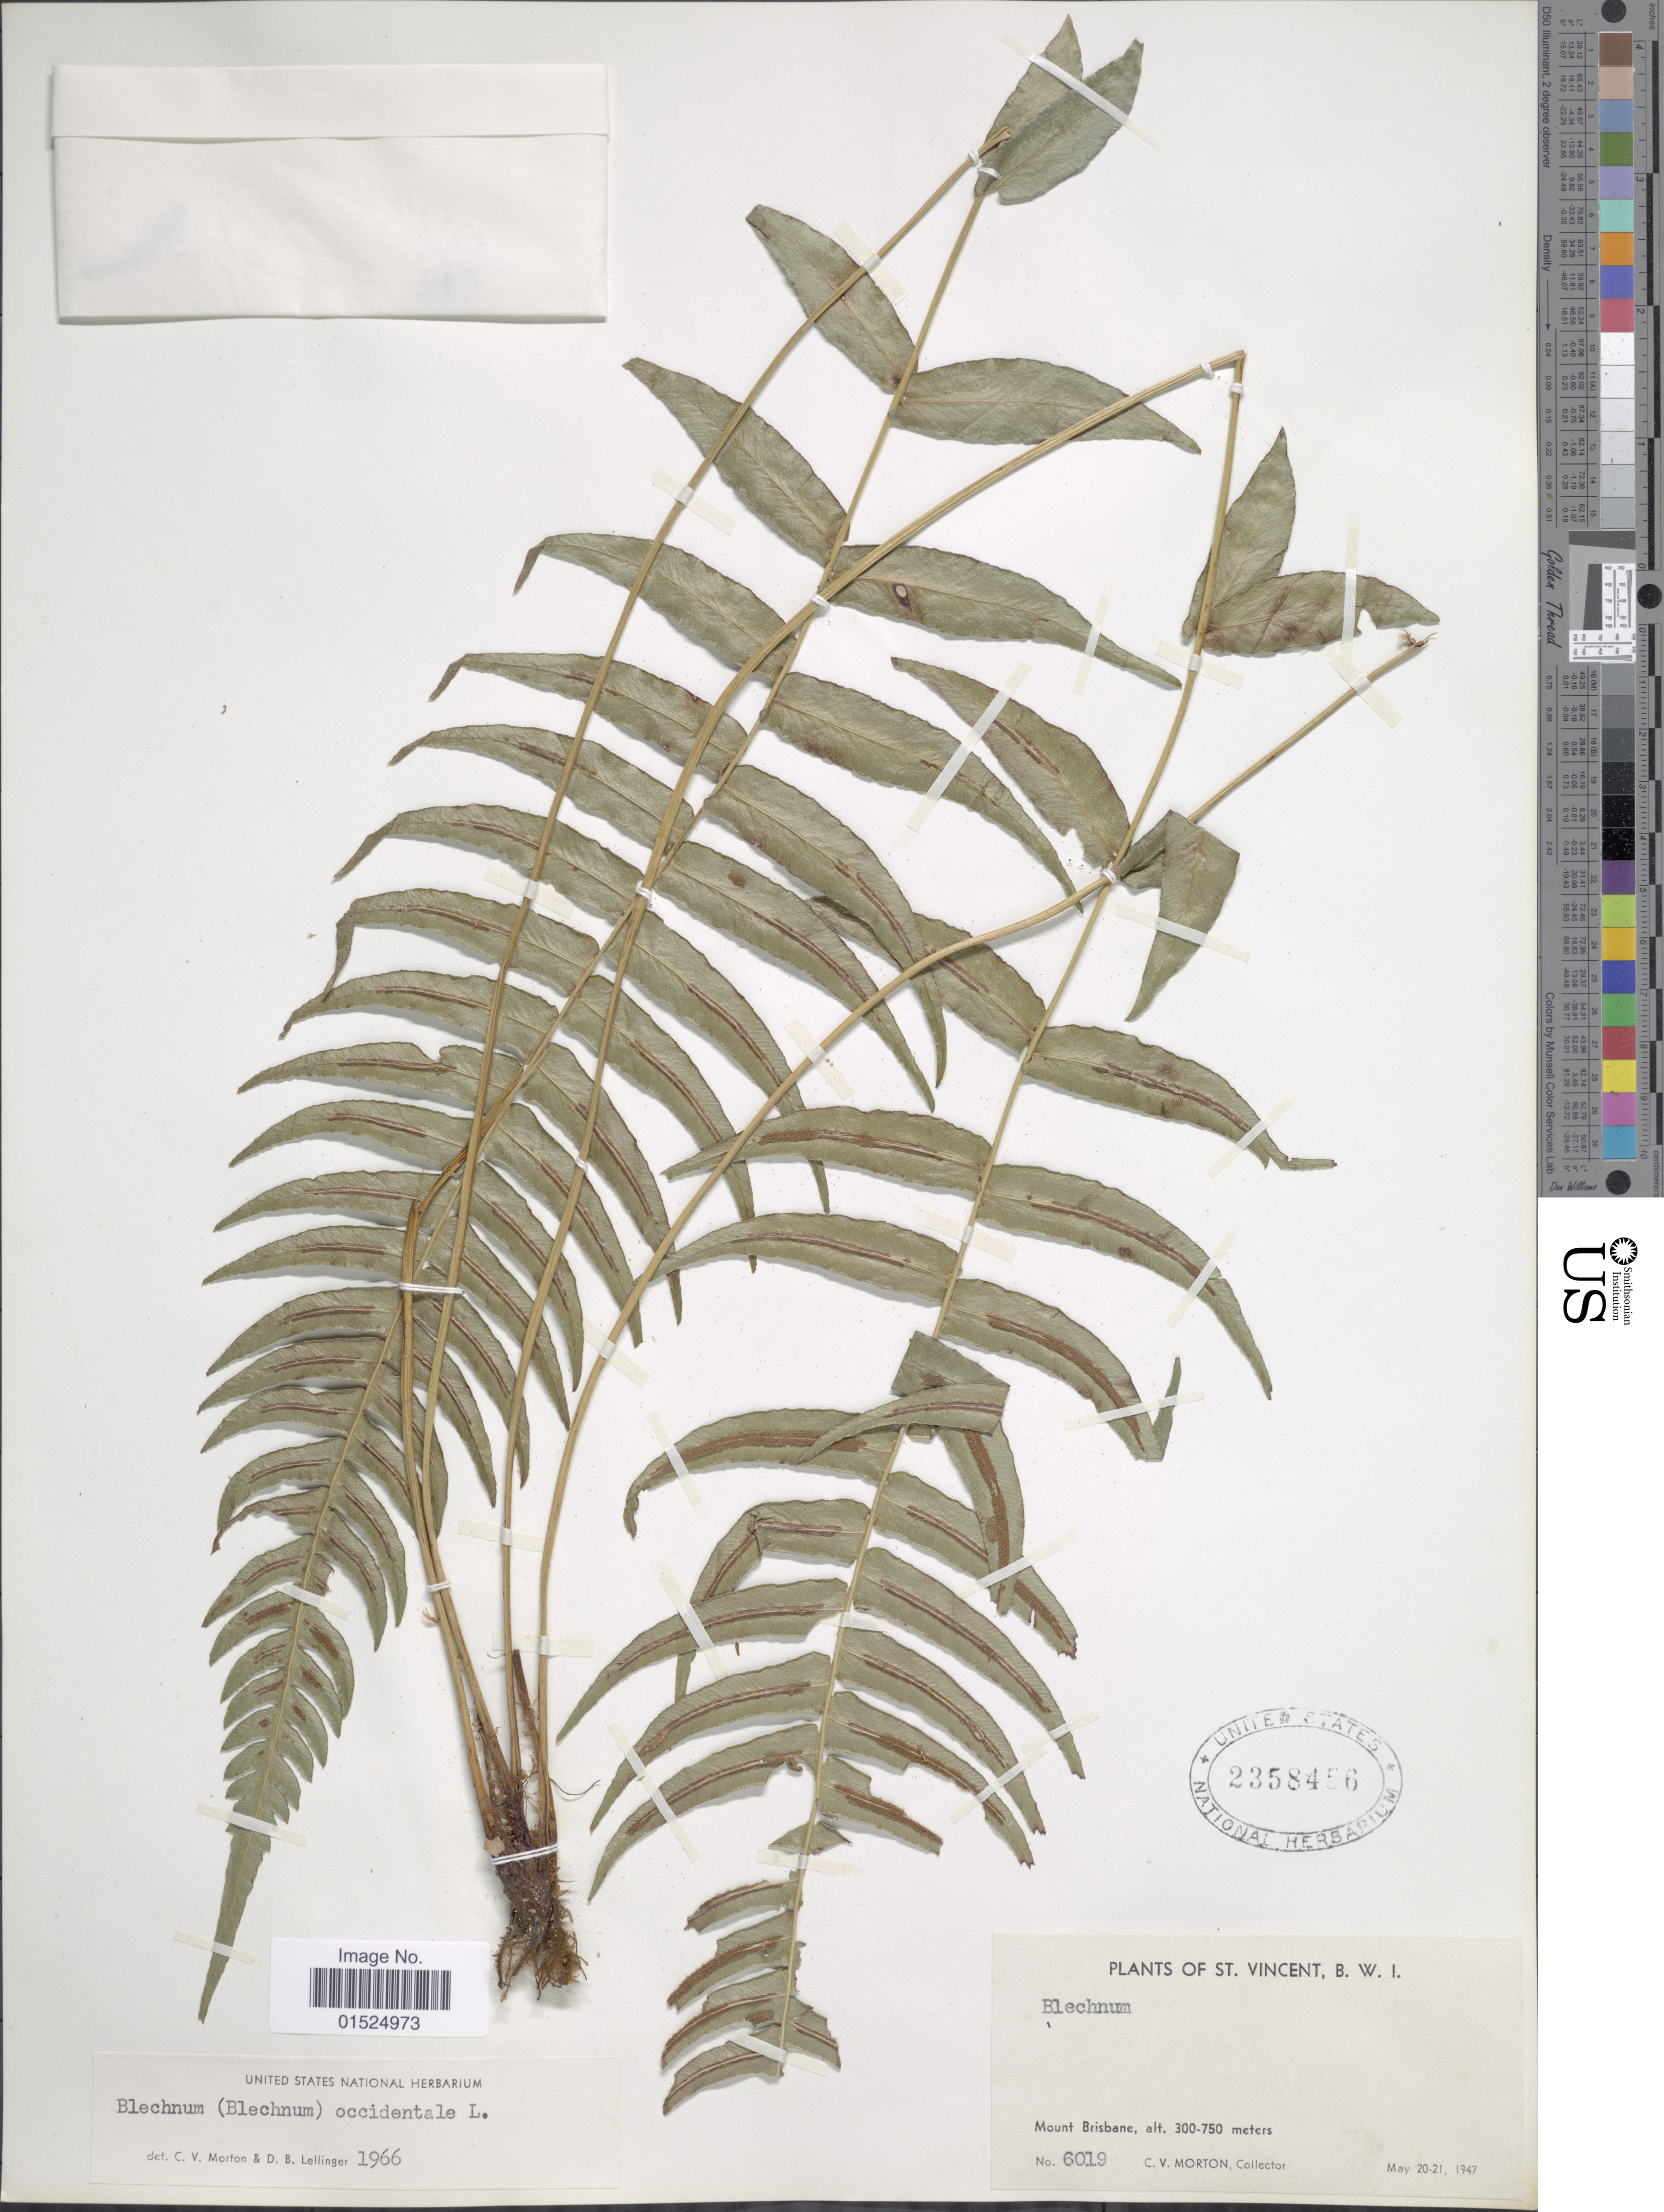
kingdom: Plantae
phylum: Tracheophyta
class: Polypodiopsida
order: Polypodiales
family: Blechnaceae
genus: Blechnum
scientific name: Blechnum occidentale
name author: L.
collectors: C. V. Morton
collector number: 6019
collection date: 1947-05-20/1947-05-21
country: St. Vincent - Grenadines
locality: Mount Brisbane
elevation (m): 300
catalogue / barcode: US 2358456